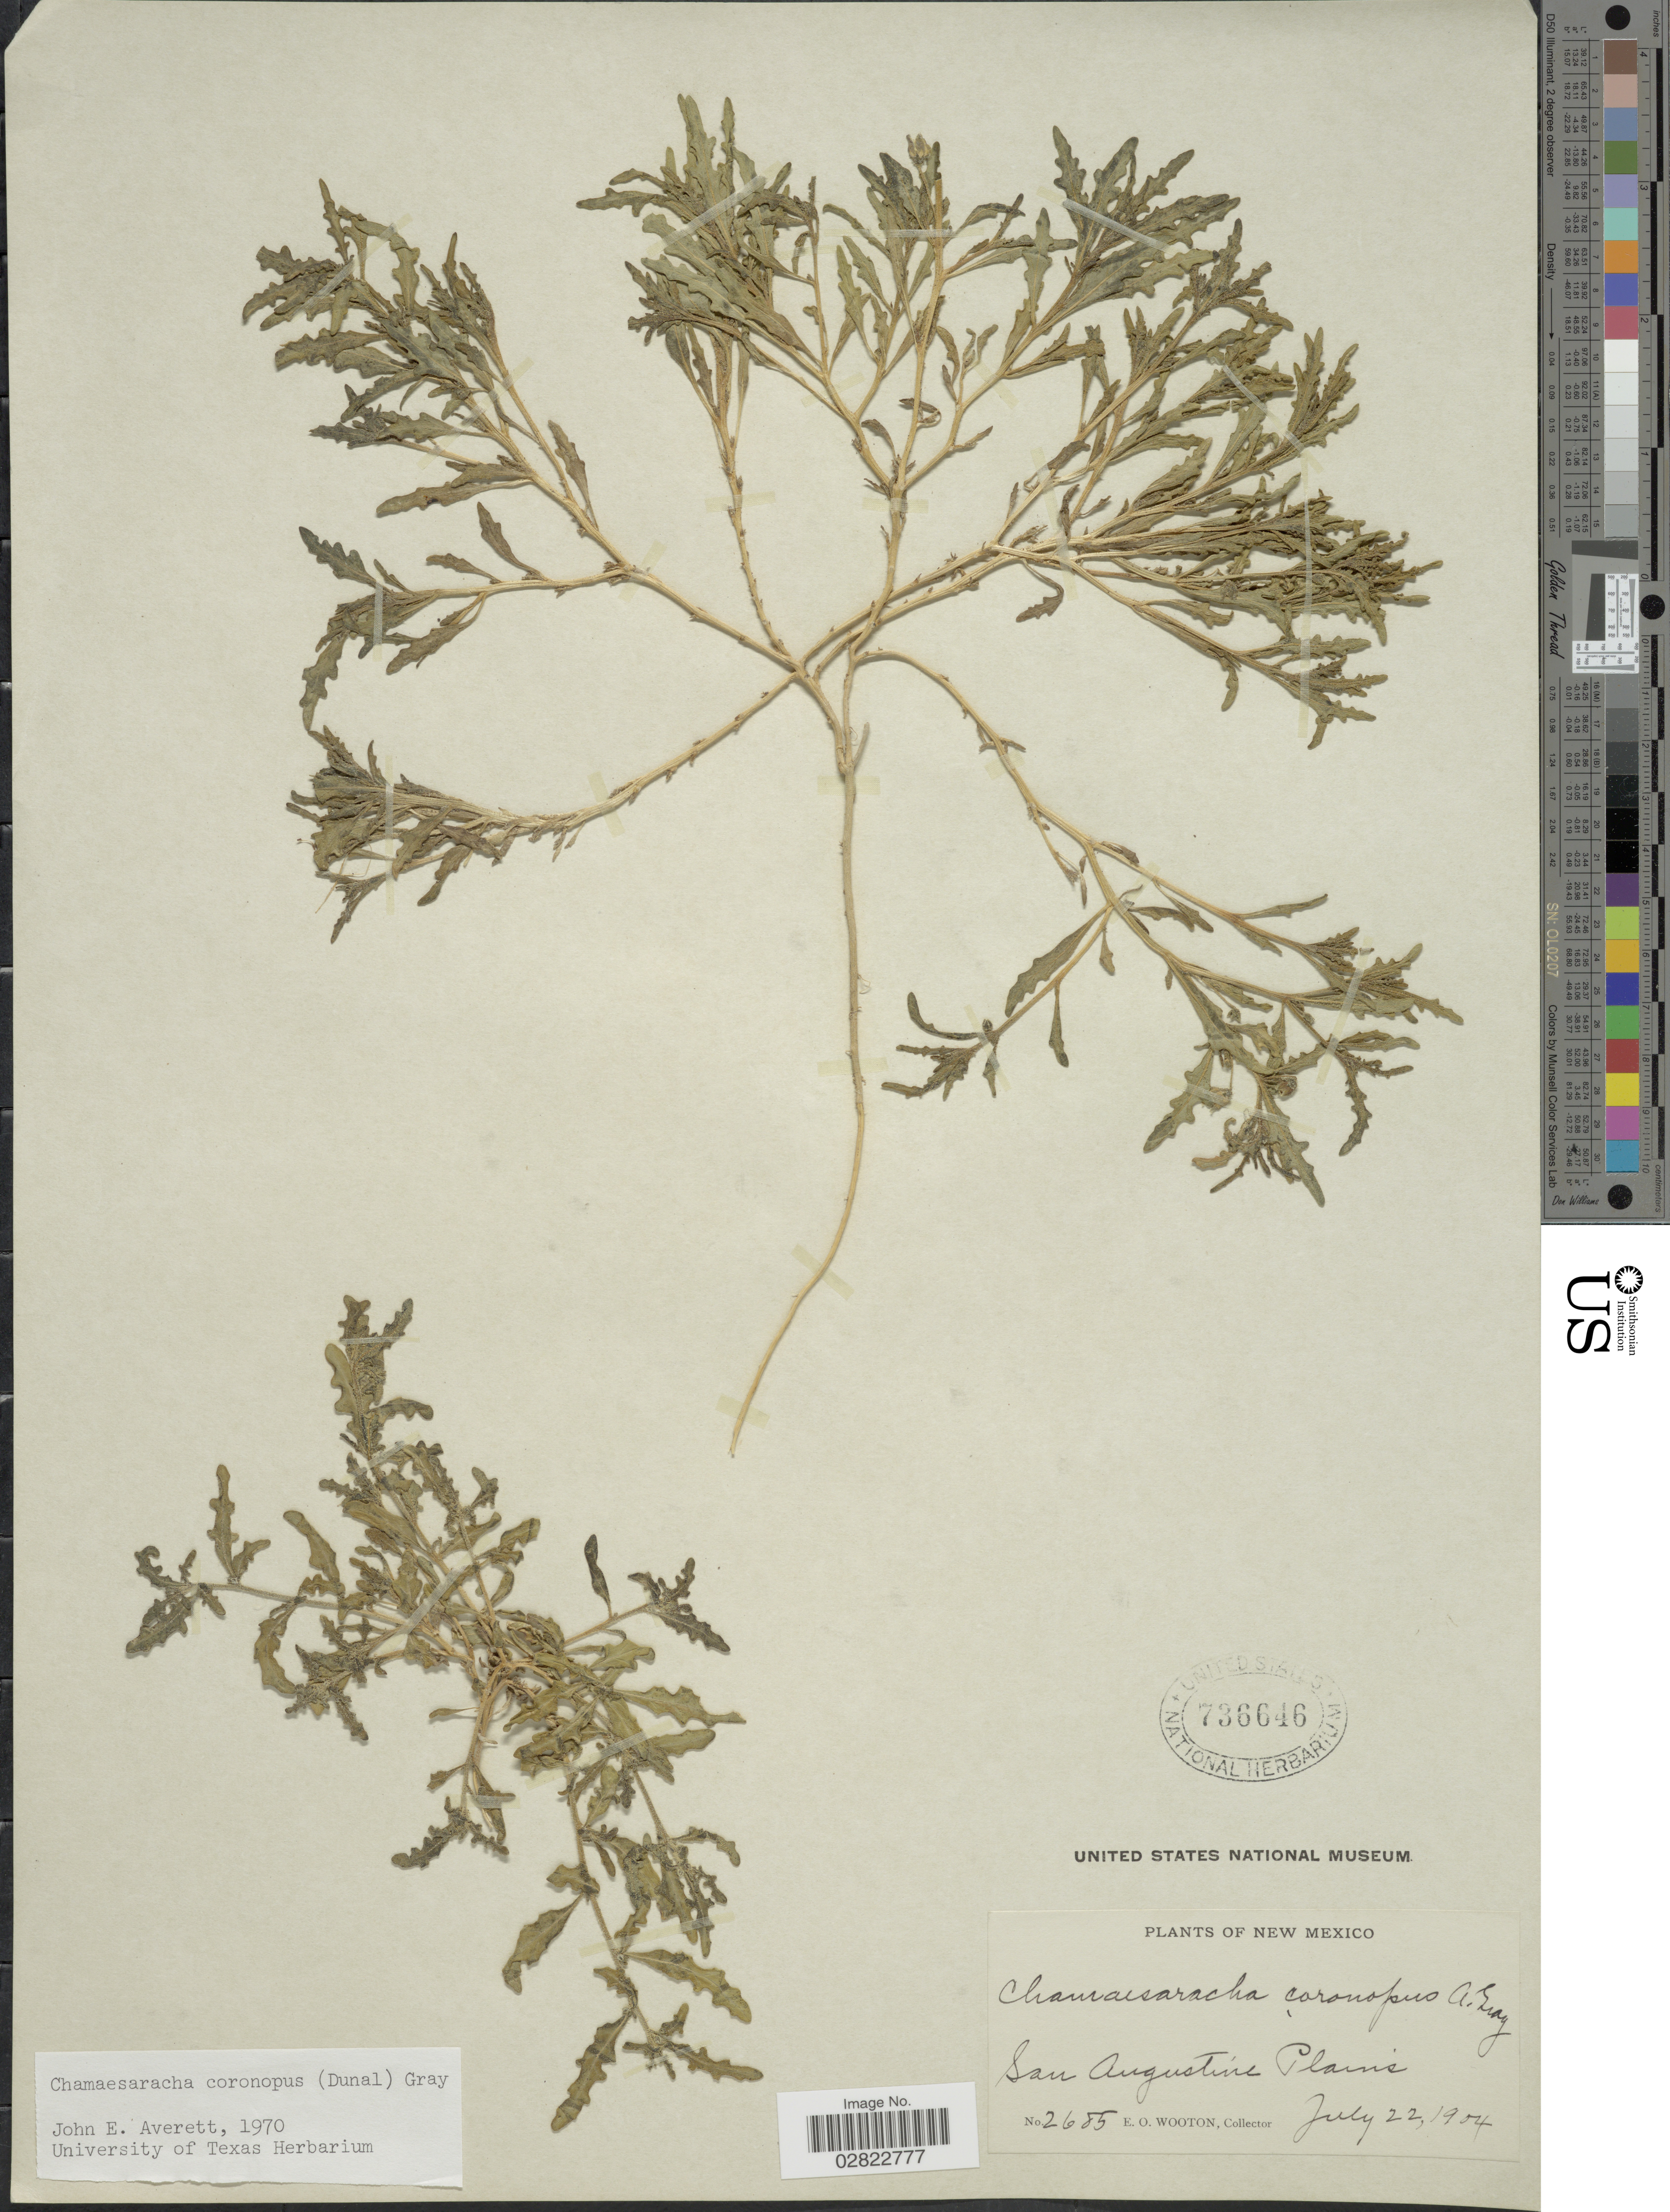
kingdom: Plantae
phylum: Tracheophyta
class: Magnoliopsida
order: Solanales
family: Solanaceae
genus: Chamaesaracha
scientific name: Chamaesaracha coronopus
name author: (Dunal) A. Gray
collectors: E. O. Wooton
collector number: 2685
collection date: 1904-07-22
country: United States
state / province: New Mexico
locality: San Augustine Plains.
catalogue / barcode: US 736646